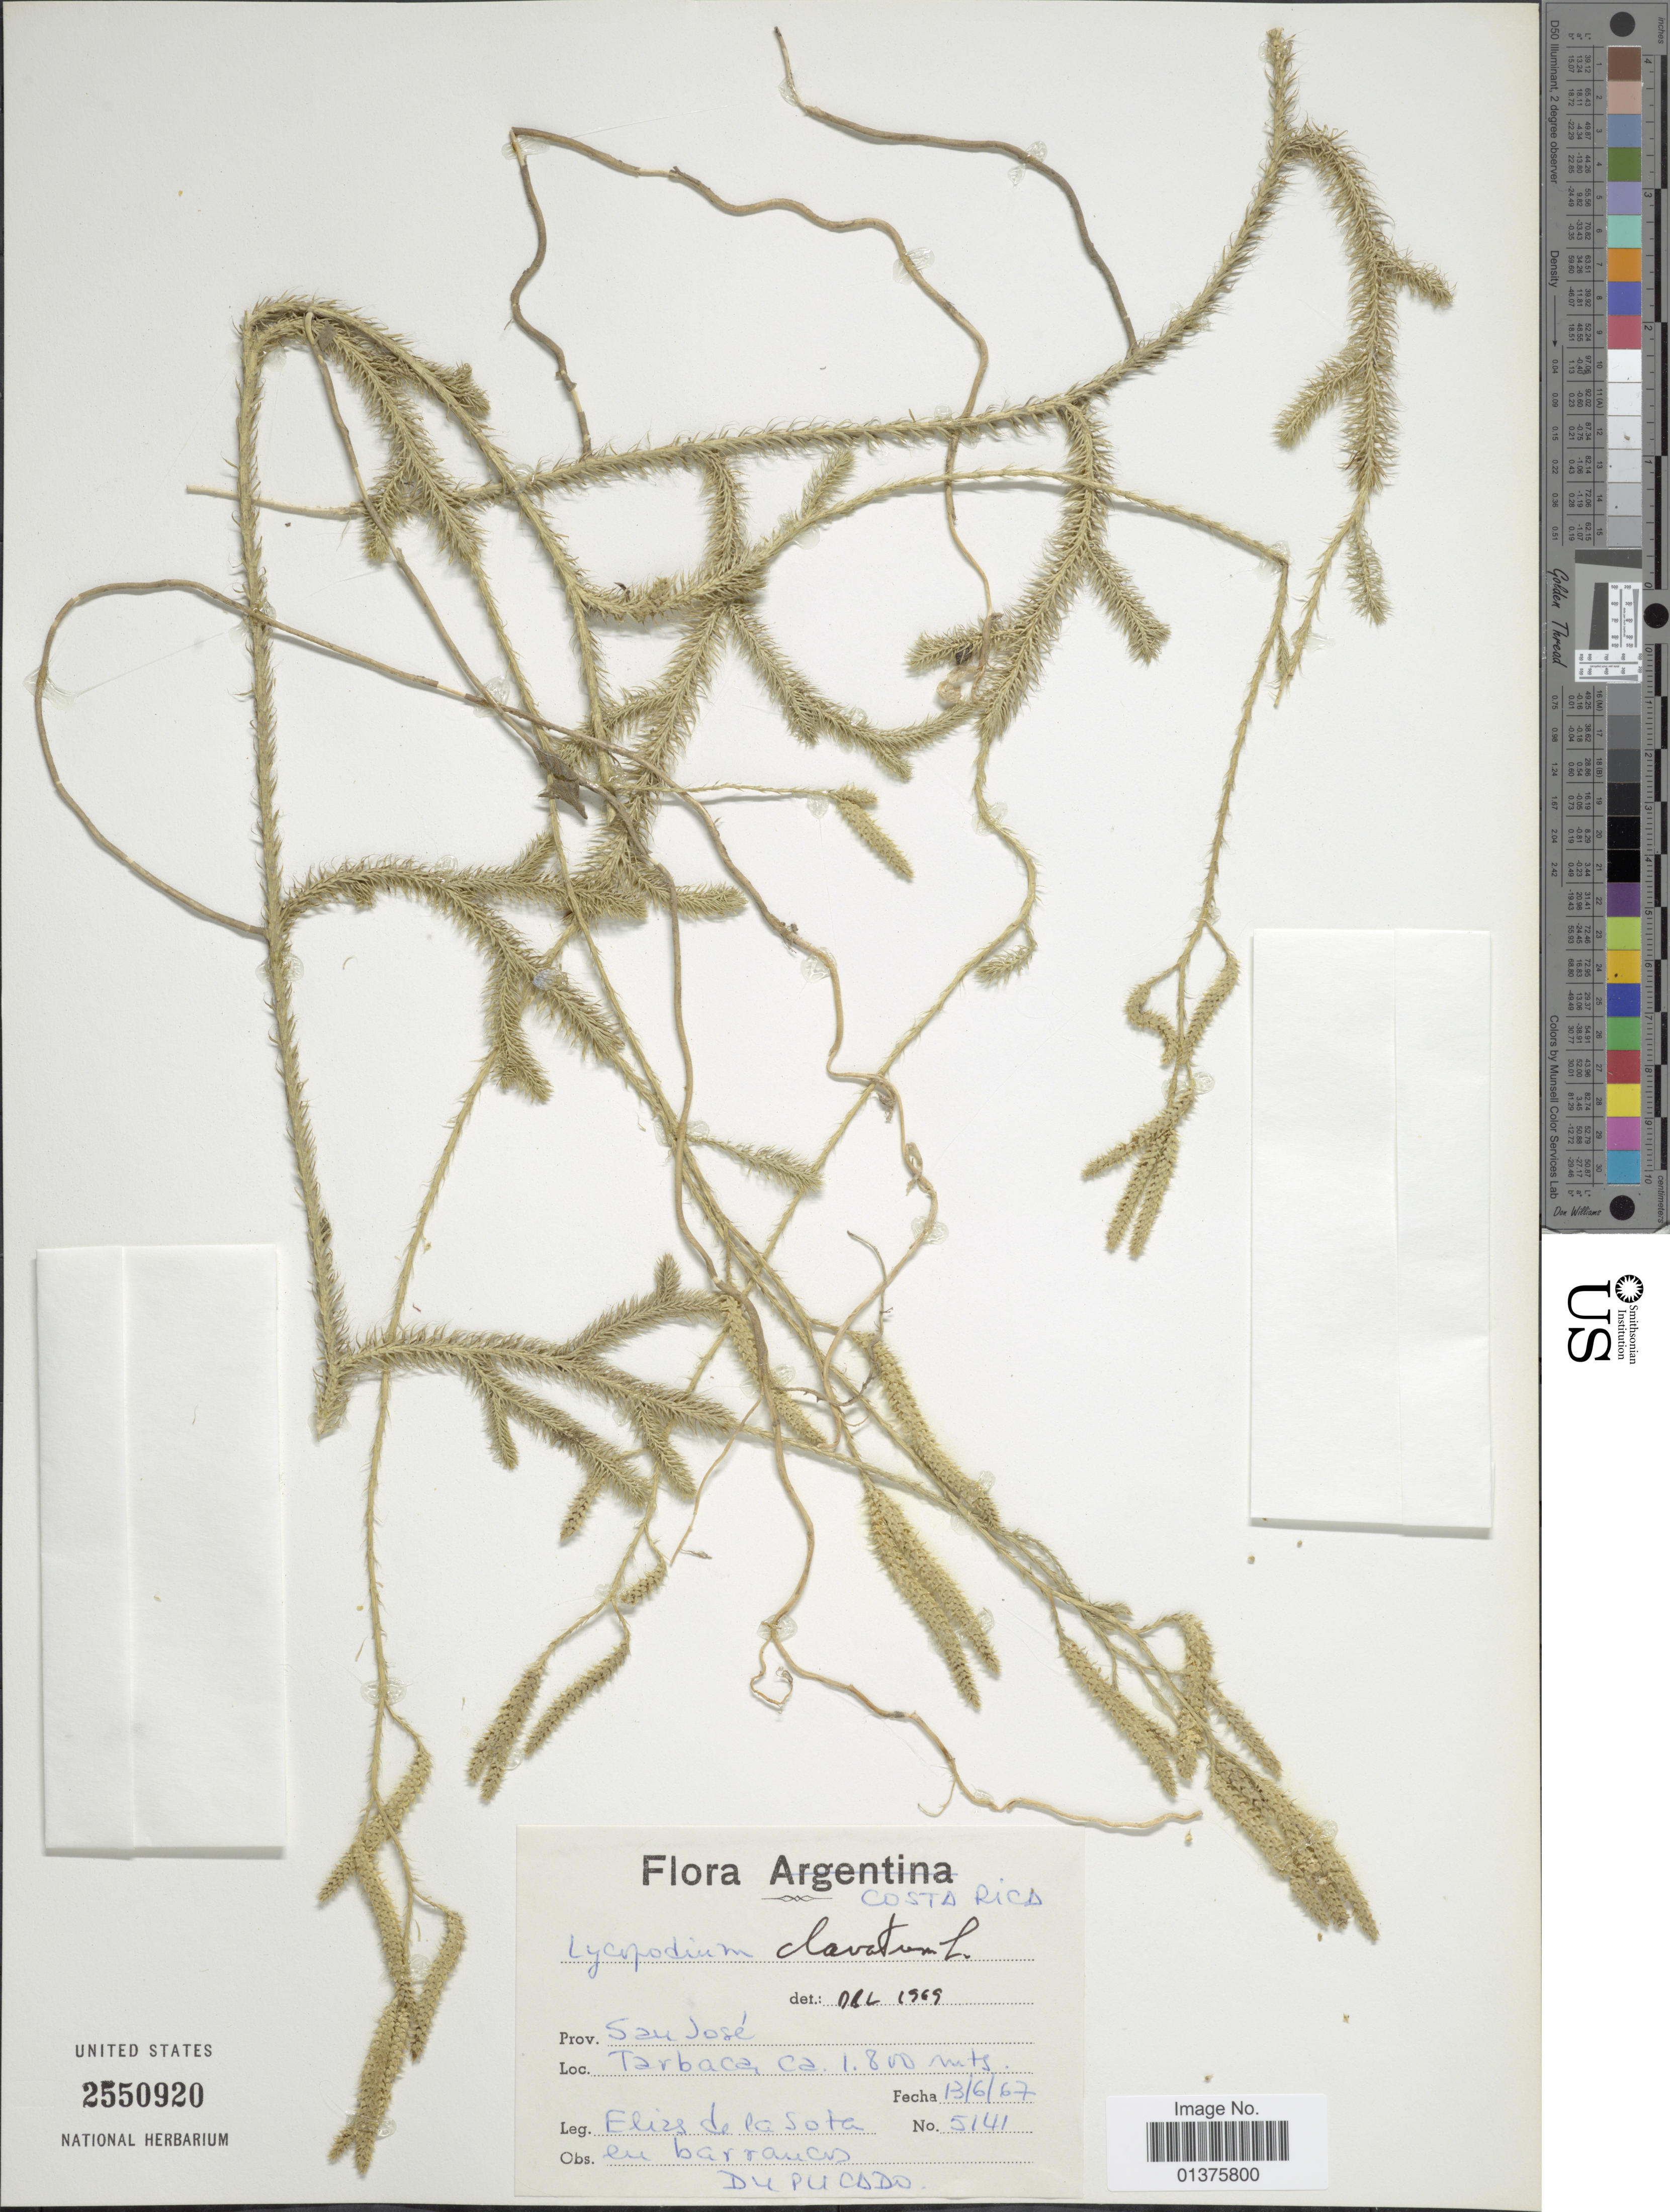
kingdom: Plantae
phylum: Tracheophyta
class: Lycopodiopsida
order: Lycopodiales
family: Lycopodiaceae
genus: Lycopodium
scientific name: Lycopodium clavatum var. aristatum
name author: (Humb. & Bonpl. ex Willd.) Spring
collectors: E. R. de la Sota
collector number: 5141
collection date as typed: Transcribed d/m/y: 13/6/67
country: Costa Rica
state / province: San José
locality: Tarbaca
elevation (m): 1800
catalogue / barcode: US 2550920